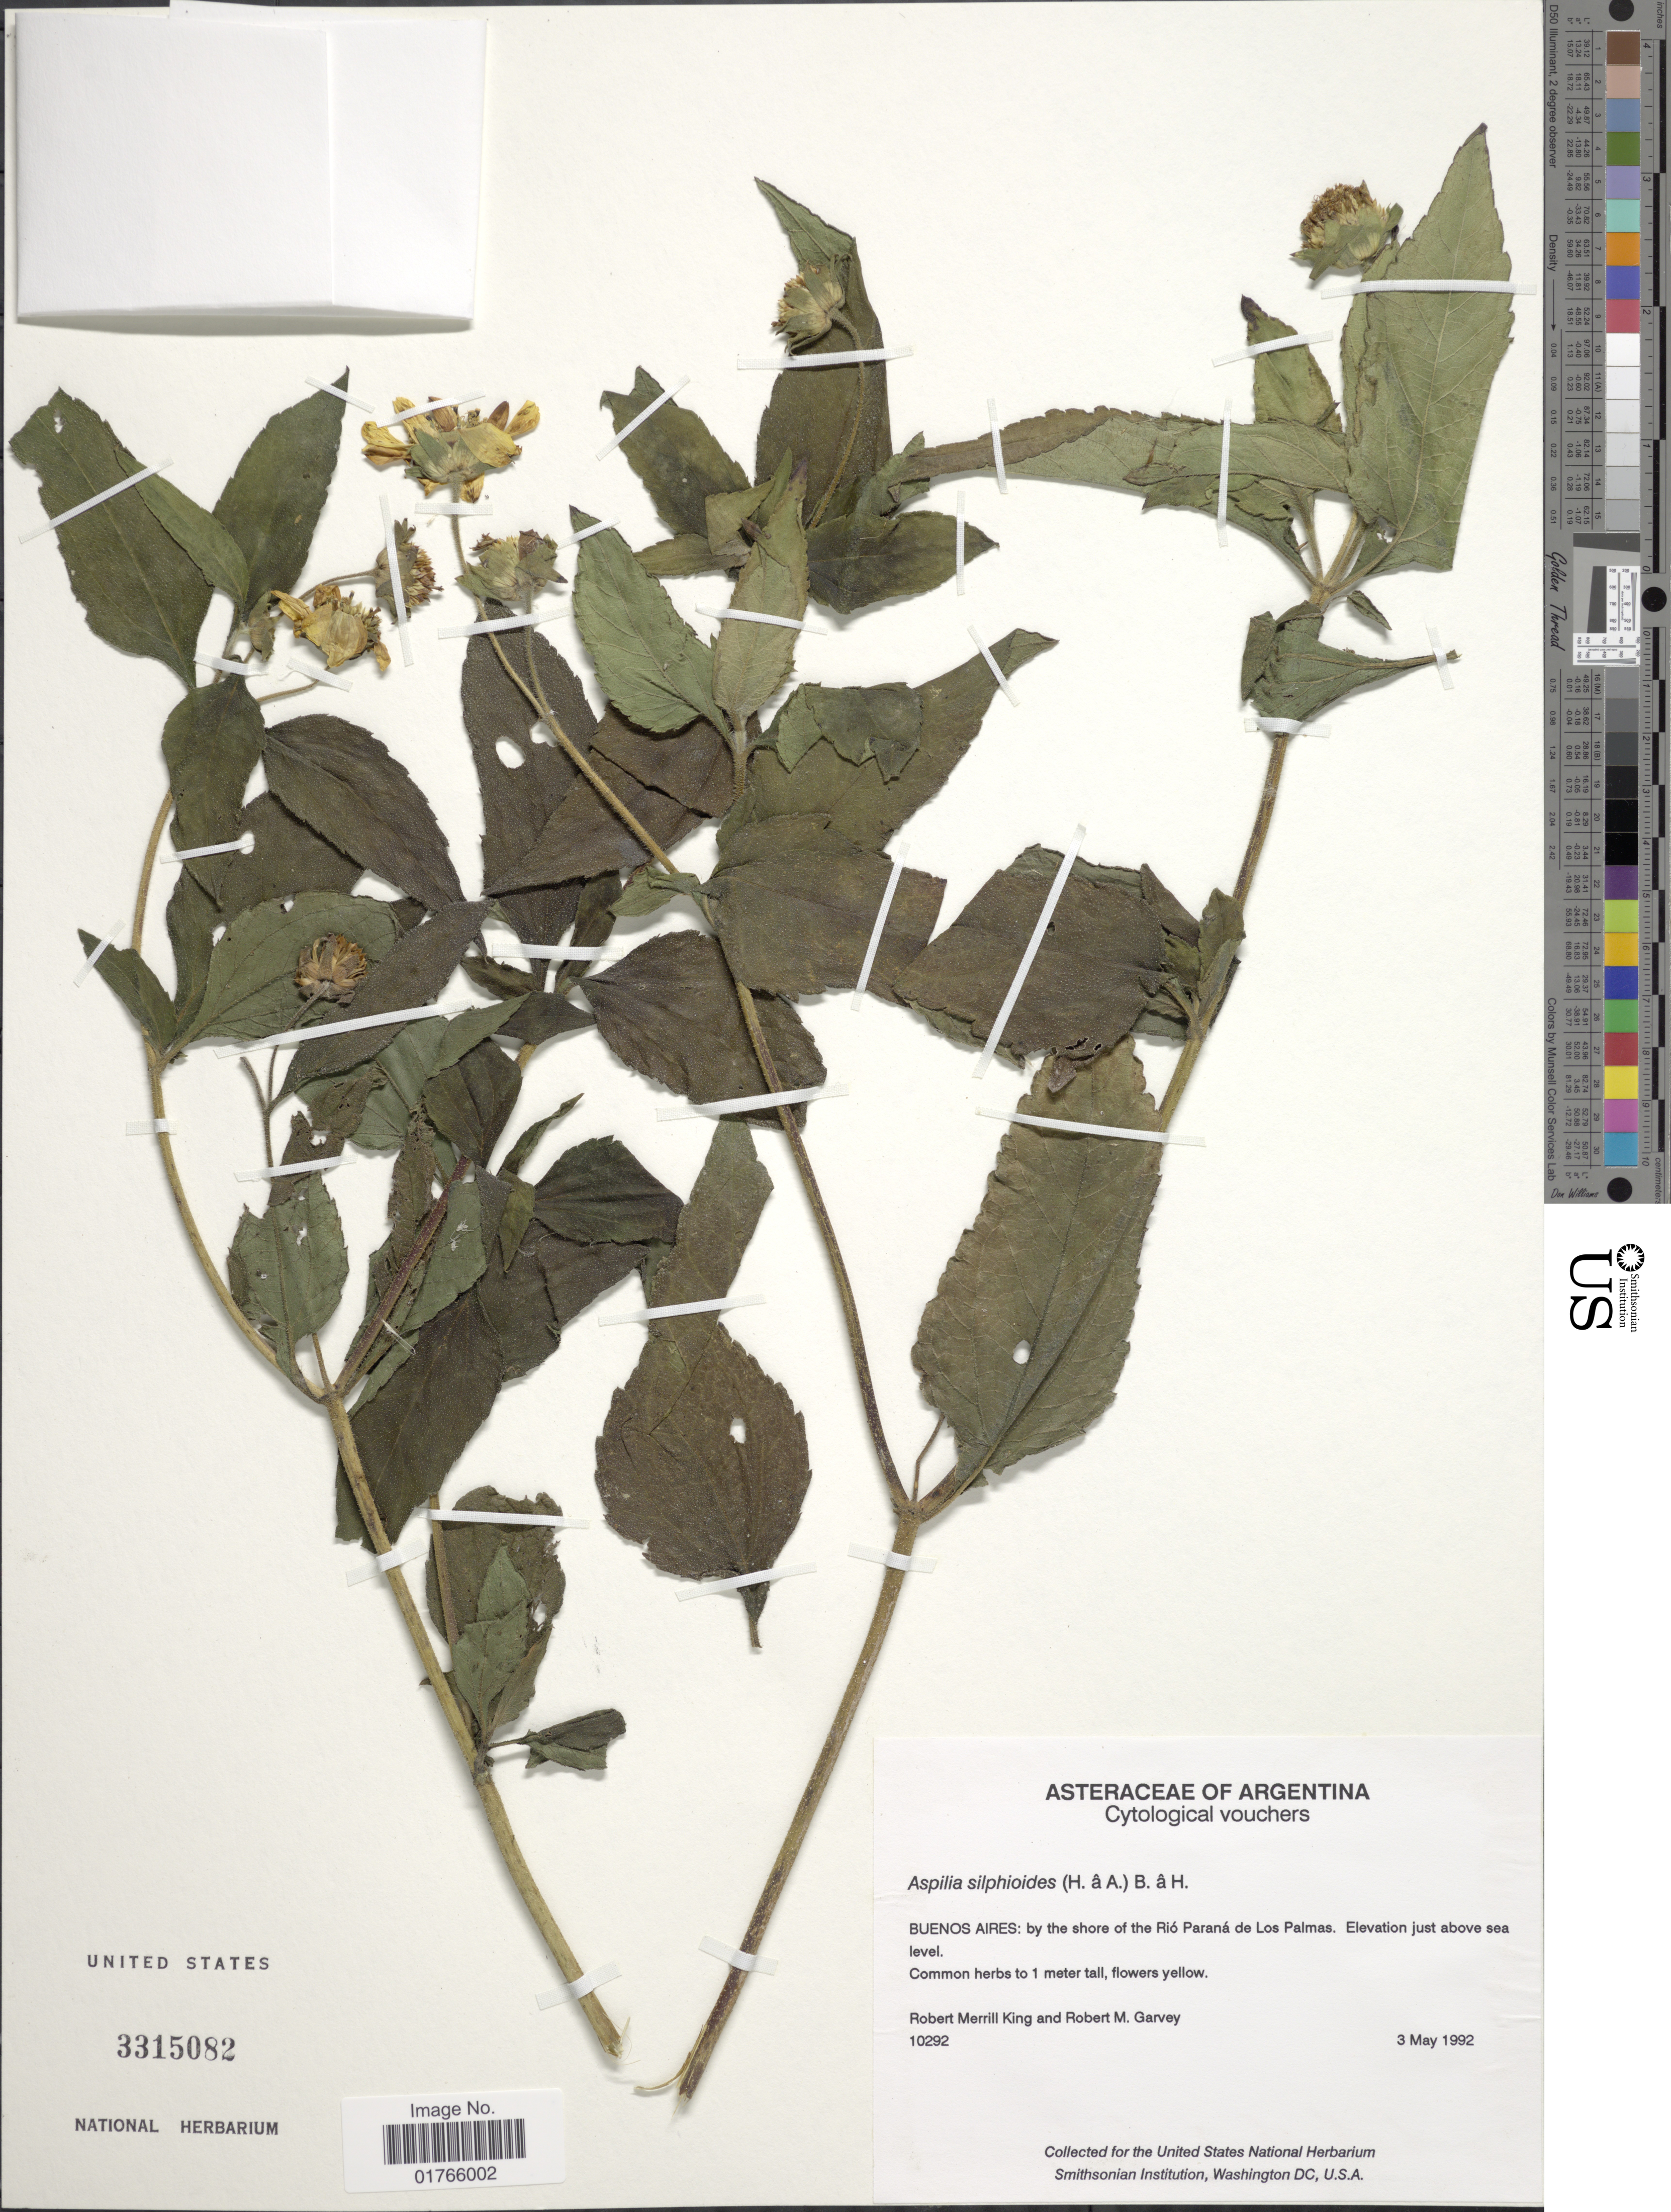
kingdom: Plantae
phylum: Tracheophyta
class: Magnoliopsida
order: Asterales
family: Asteraceae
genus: Aspilia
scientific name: Aspilia silphioides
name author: (Hook. & Arn.) Benth. ex Benth. & Hook. f.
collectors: R. M. King & R. Garvey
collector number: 10292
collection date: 1992-05-03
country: Argentina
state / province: Buenos Aires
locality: By the shore of the Rio Parana de Los Palmas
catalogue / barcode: US 3315082